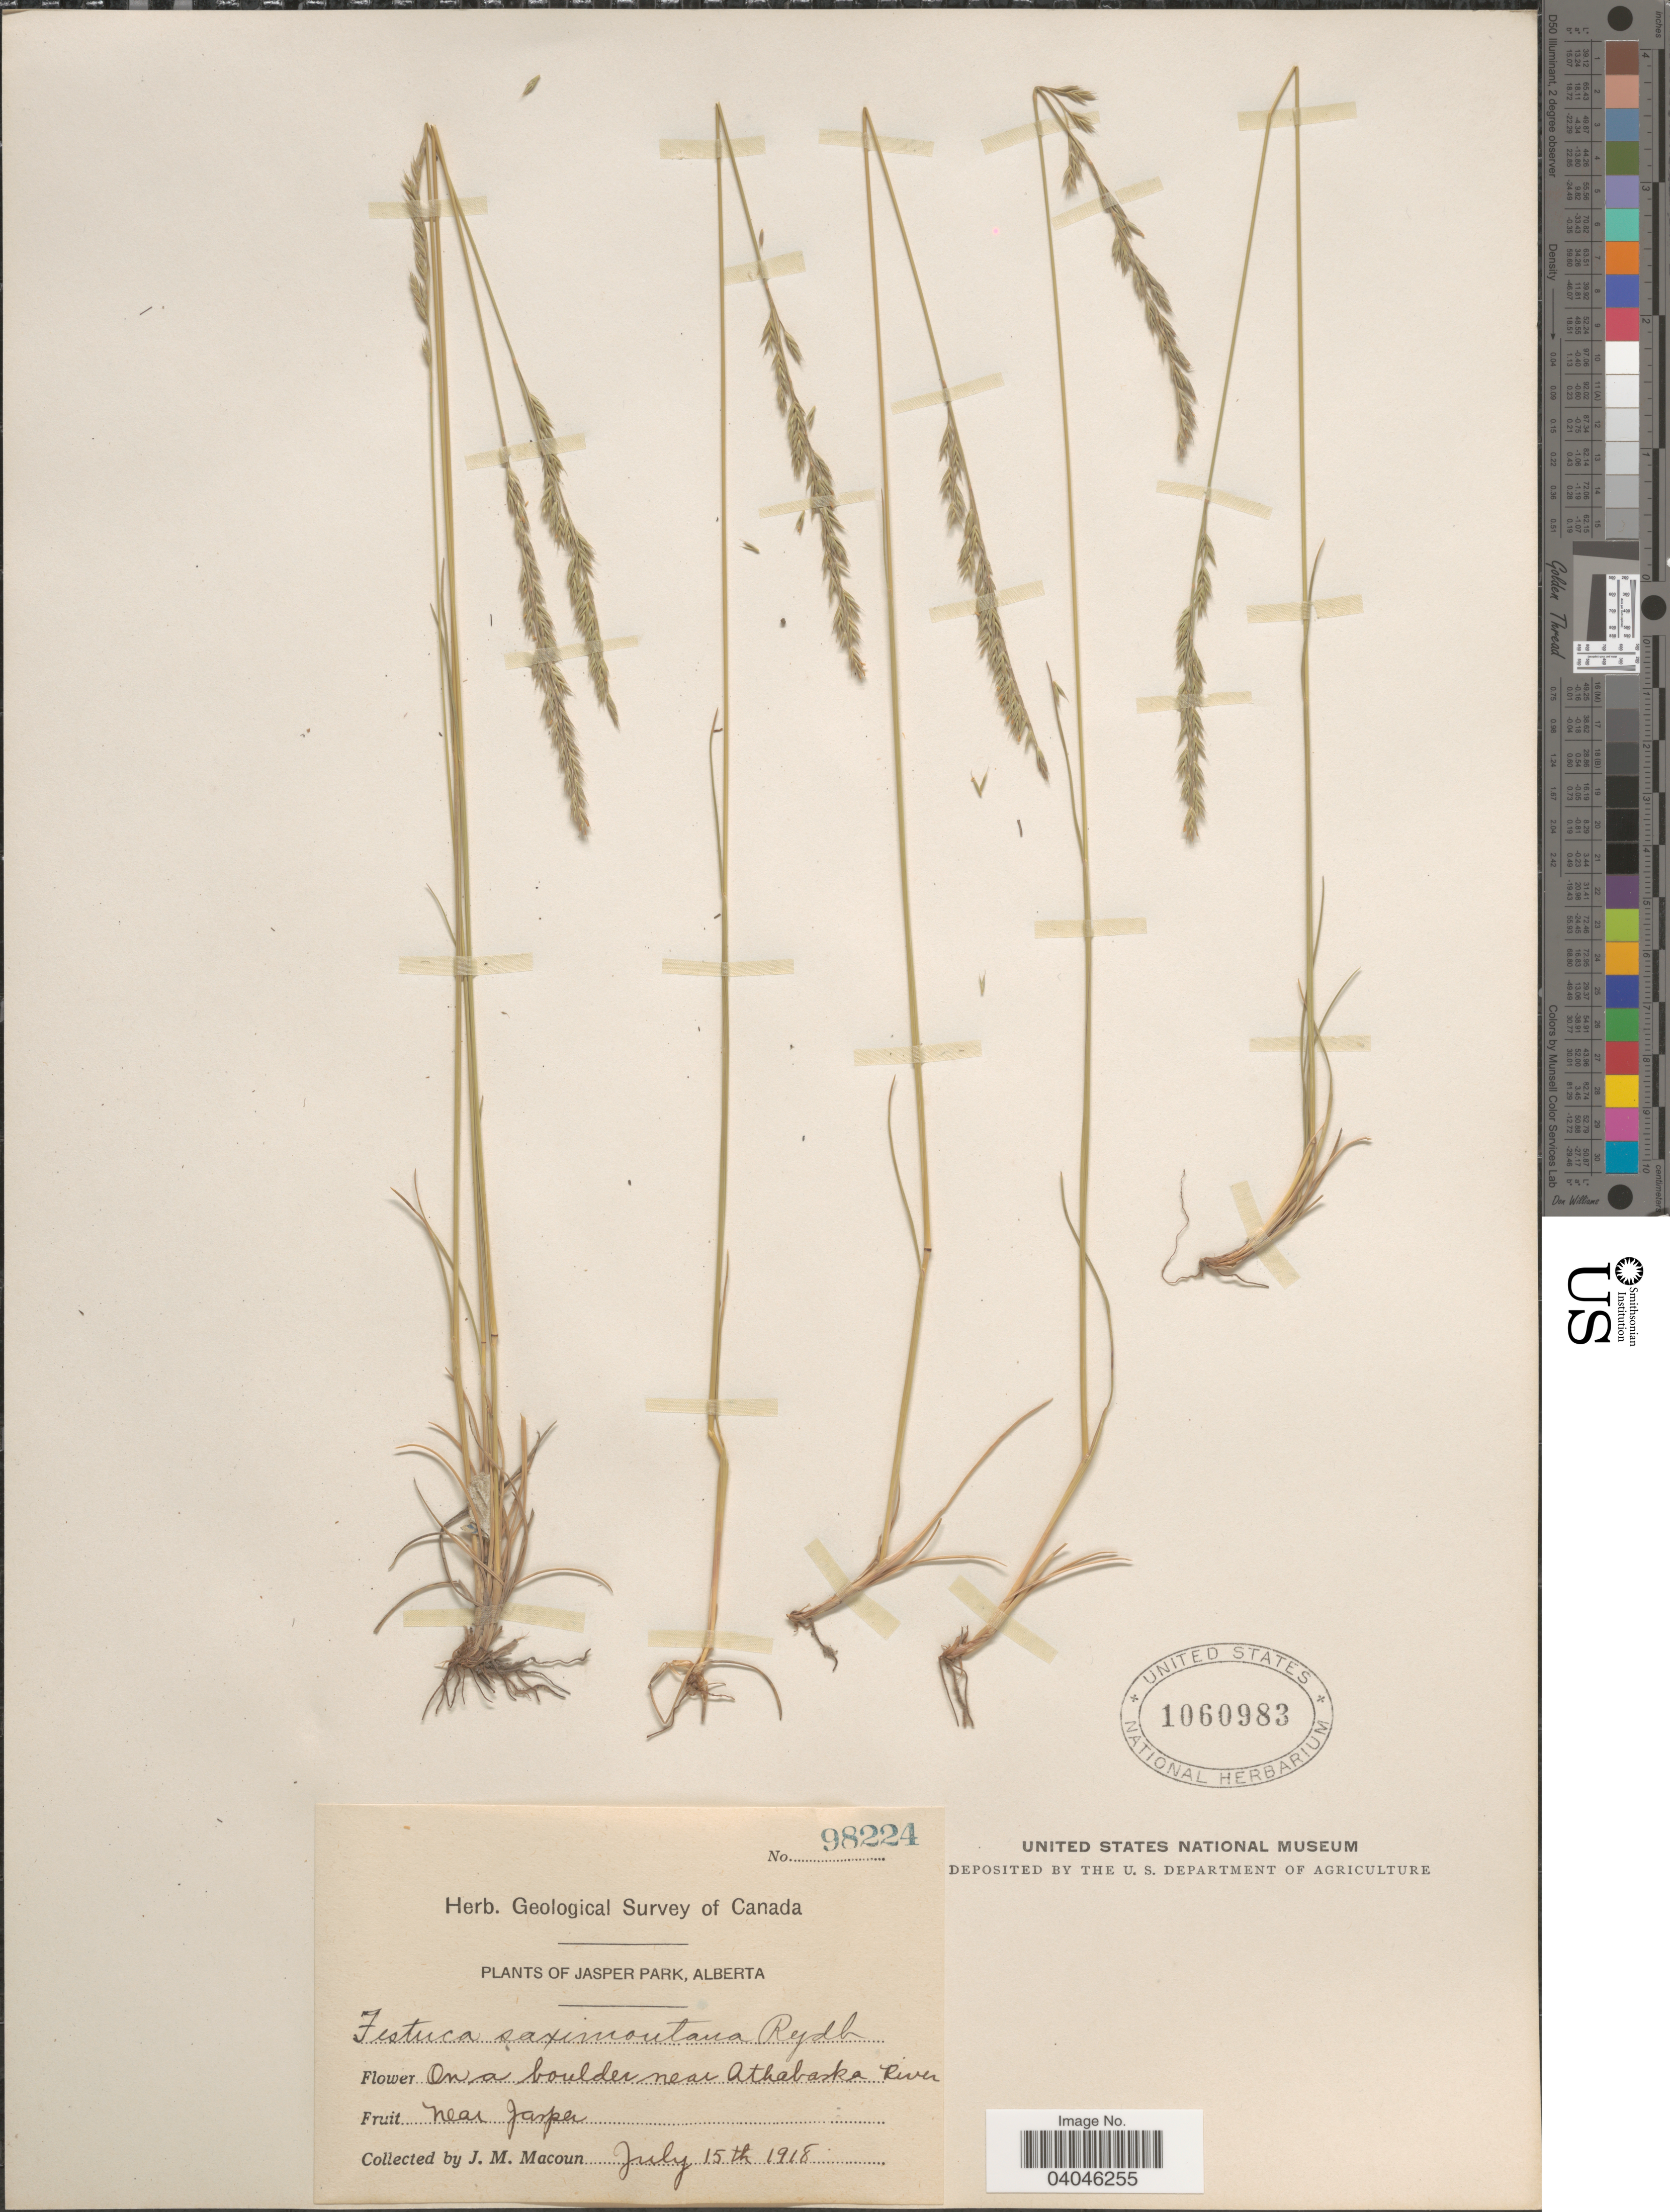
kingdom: Plantae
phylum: Tracheophyta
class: Liliopsida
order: Poales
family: Poaceae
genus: Festuca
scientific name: Festuca saximontana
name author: Rydb.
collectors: J. M. Macoun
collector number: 98224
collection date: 1918-07-15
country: Canada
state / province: Alberta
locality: Jasper Park. On a boulder near Athabaska River near Jasper.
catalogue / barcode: US 1060983